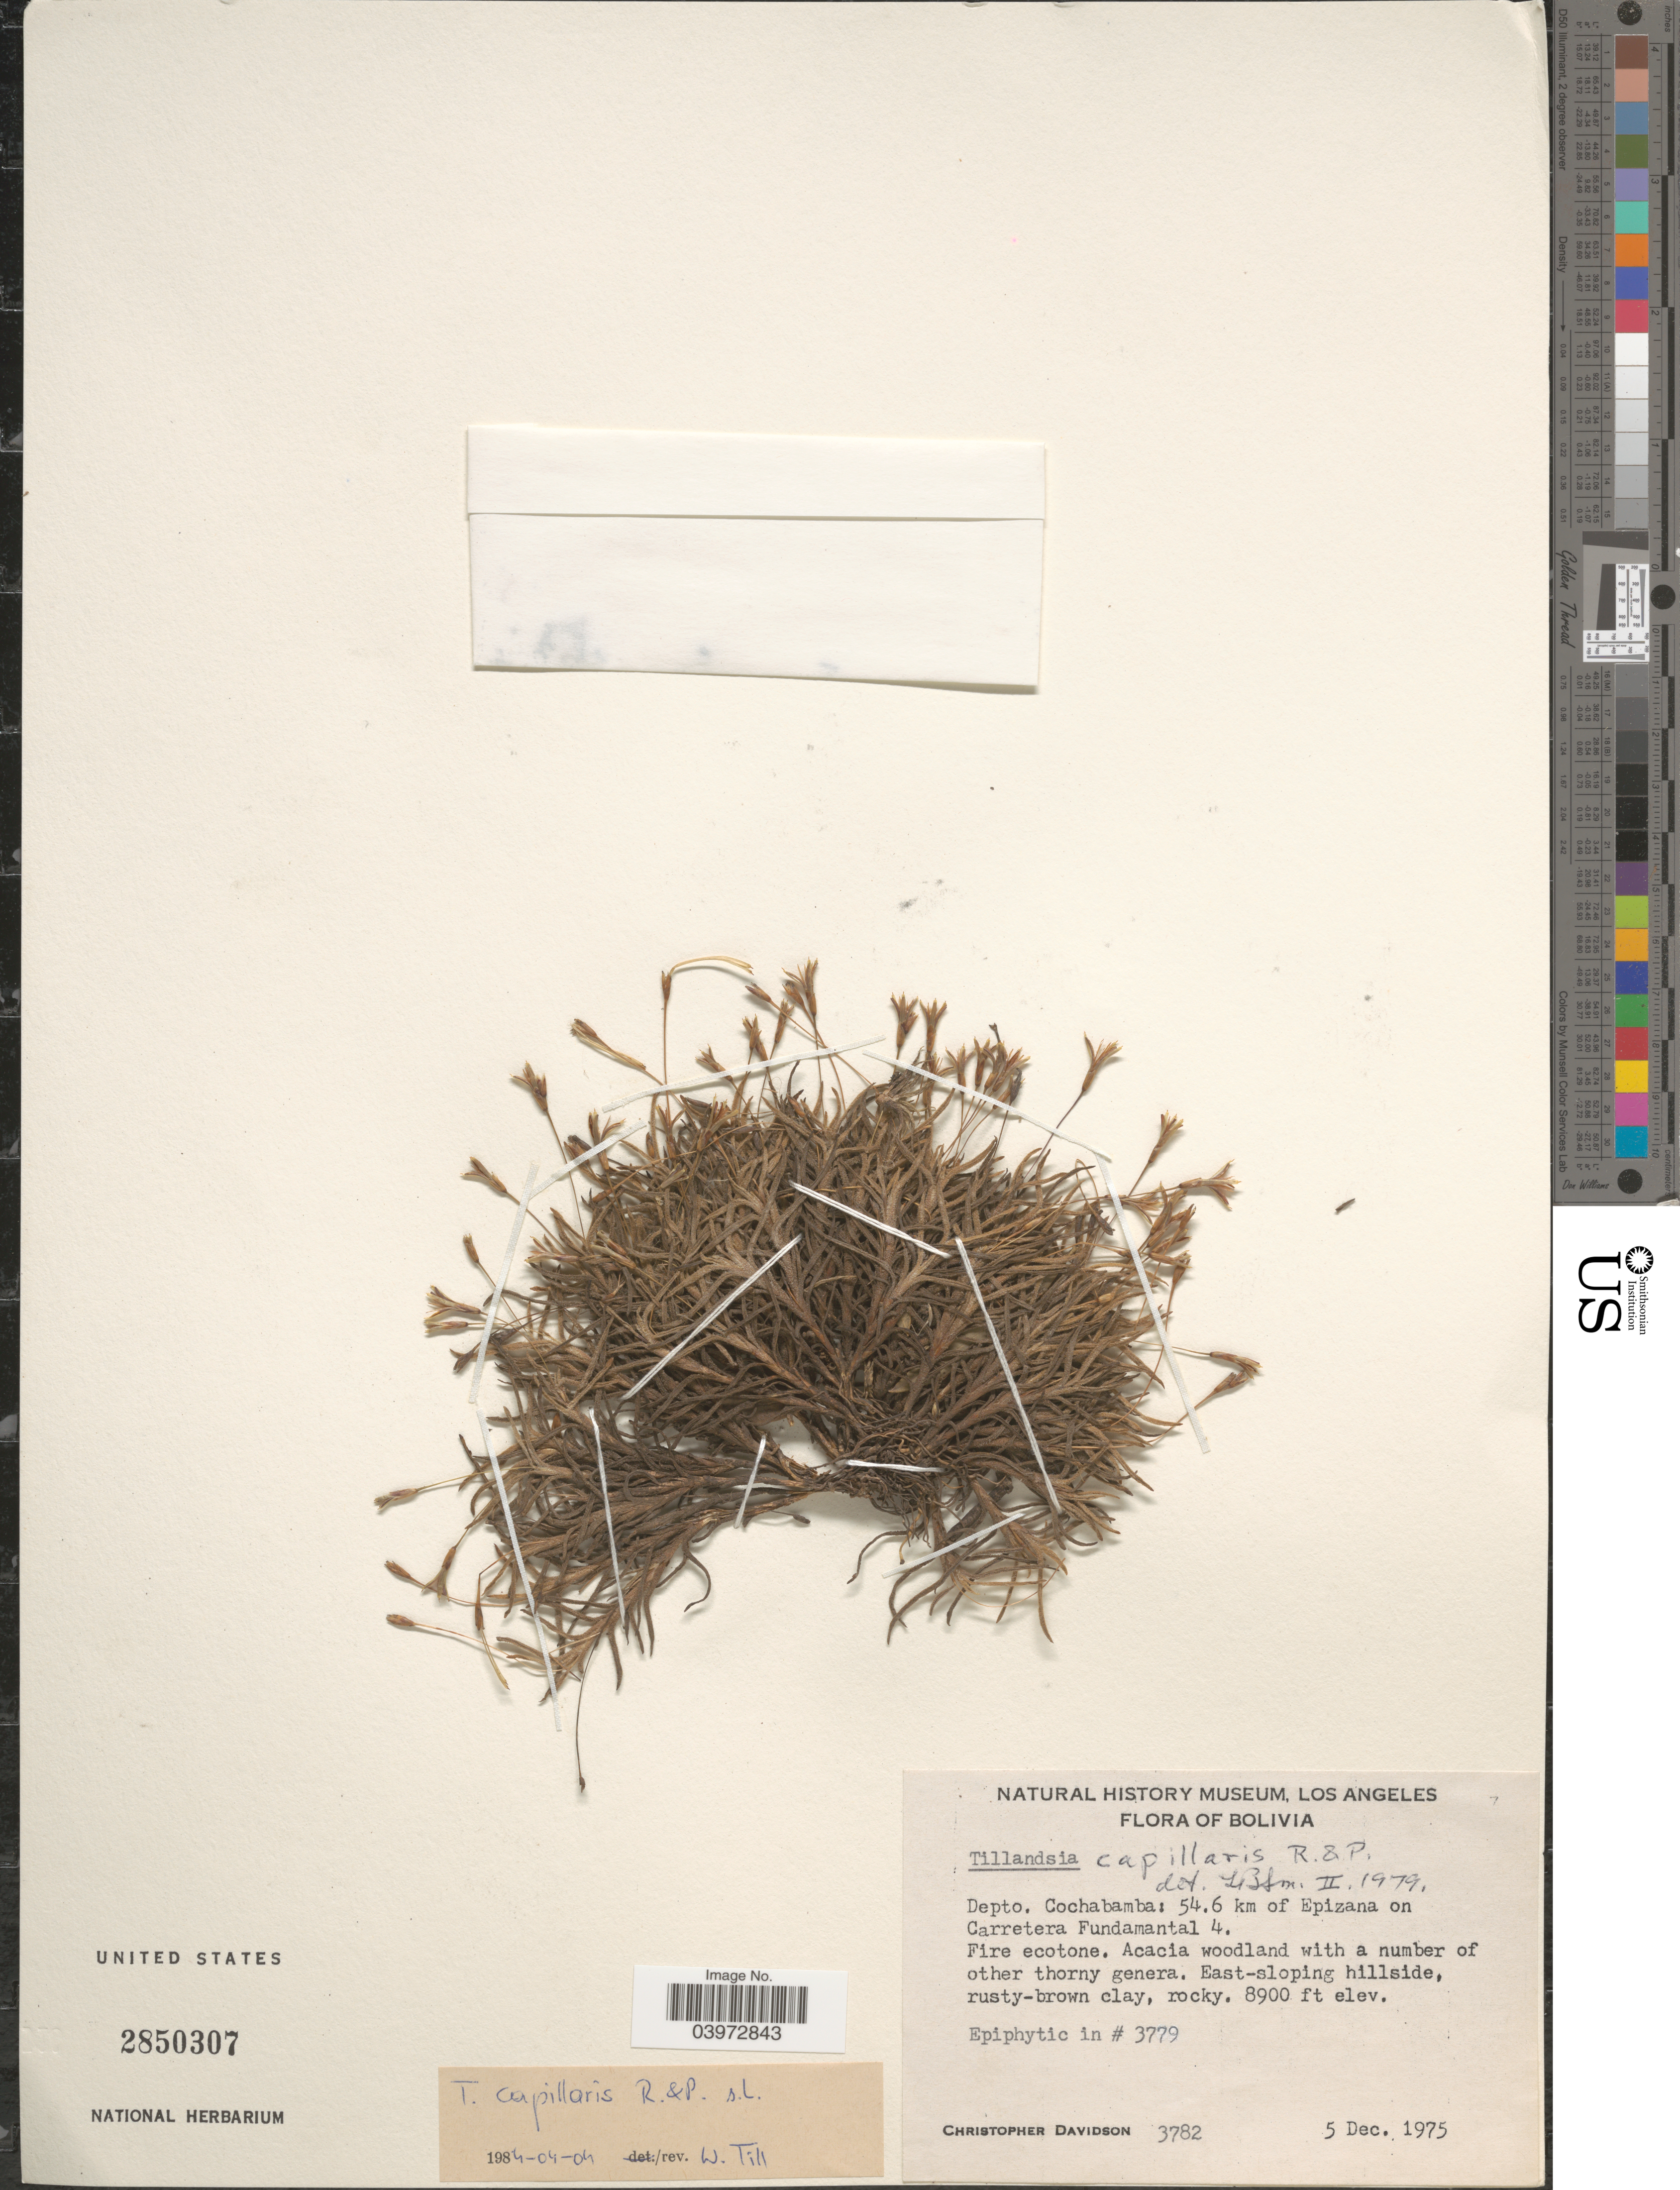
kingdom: Plantae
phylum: Tracheophyta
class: Liliopsida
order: Poales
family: Bromeliaceae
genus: Tillandsia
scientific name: Tillandsia capillaris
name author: Ruiz & Pav.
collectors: C. Davidson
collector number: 3782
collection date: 1975-12-05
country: Bolivia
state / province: Cochabamba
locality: Depto. Cochabamba: 54.6 km of Epizana on Carretera Fundamental 4.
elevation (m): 2713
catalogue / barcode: US 2850307